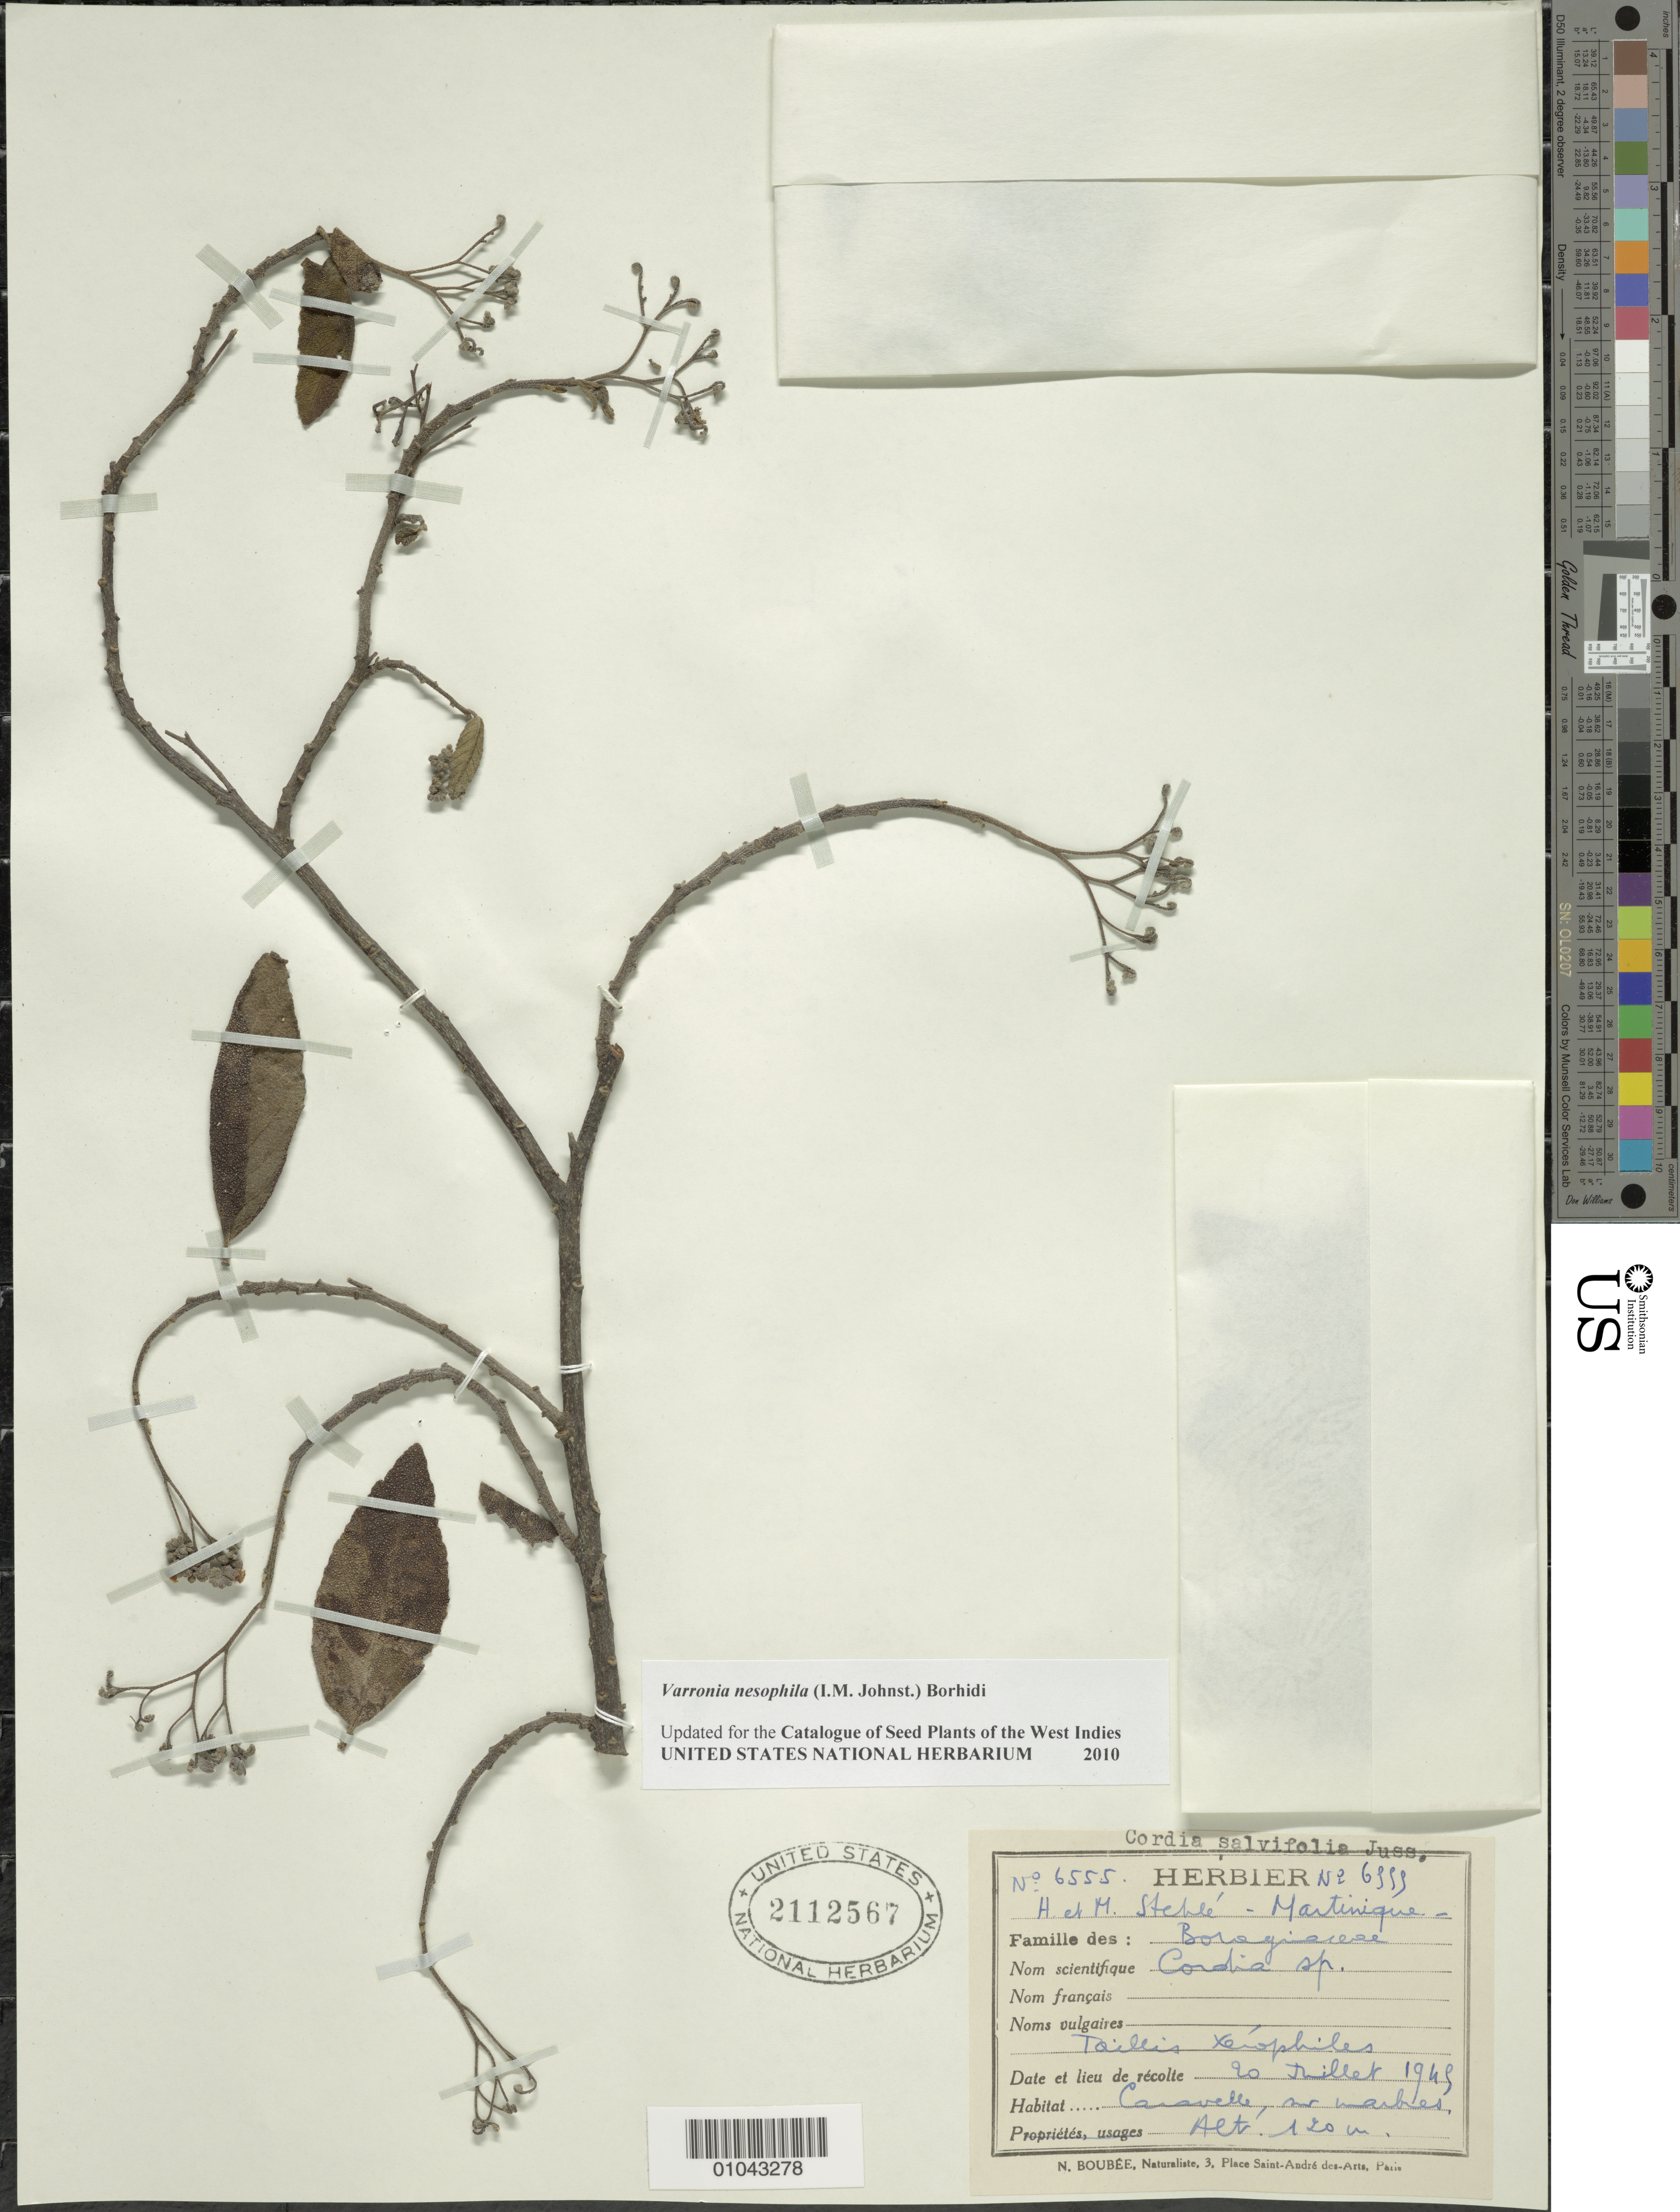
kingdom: Plantae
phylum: Tracheophyta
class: Magnoliopsida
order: Boraginales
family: Cordiaceae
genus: Varronia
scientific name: Varronia nesophila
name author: (I.M. Johnst.) Borhidi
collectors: H. Stehlé & M. Stehlé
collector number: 6555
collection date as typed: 20 Jul 1949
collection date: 1949-07-20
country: Martinique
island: Martinique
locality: Caravelle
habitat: Taillis xérophiles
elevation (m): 120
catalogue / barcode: US 2112567